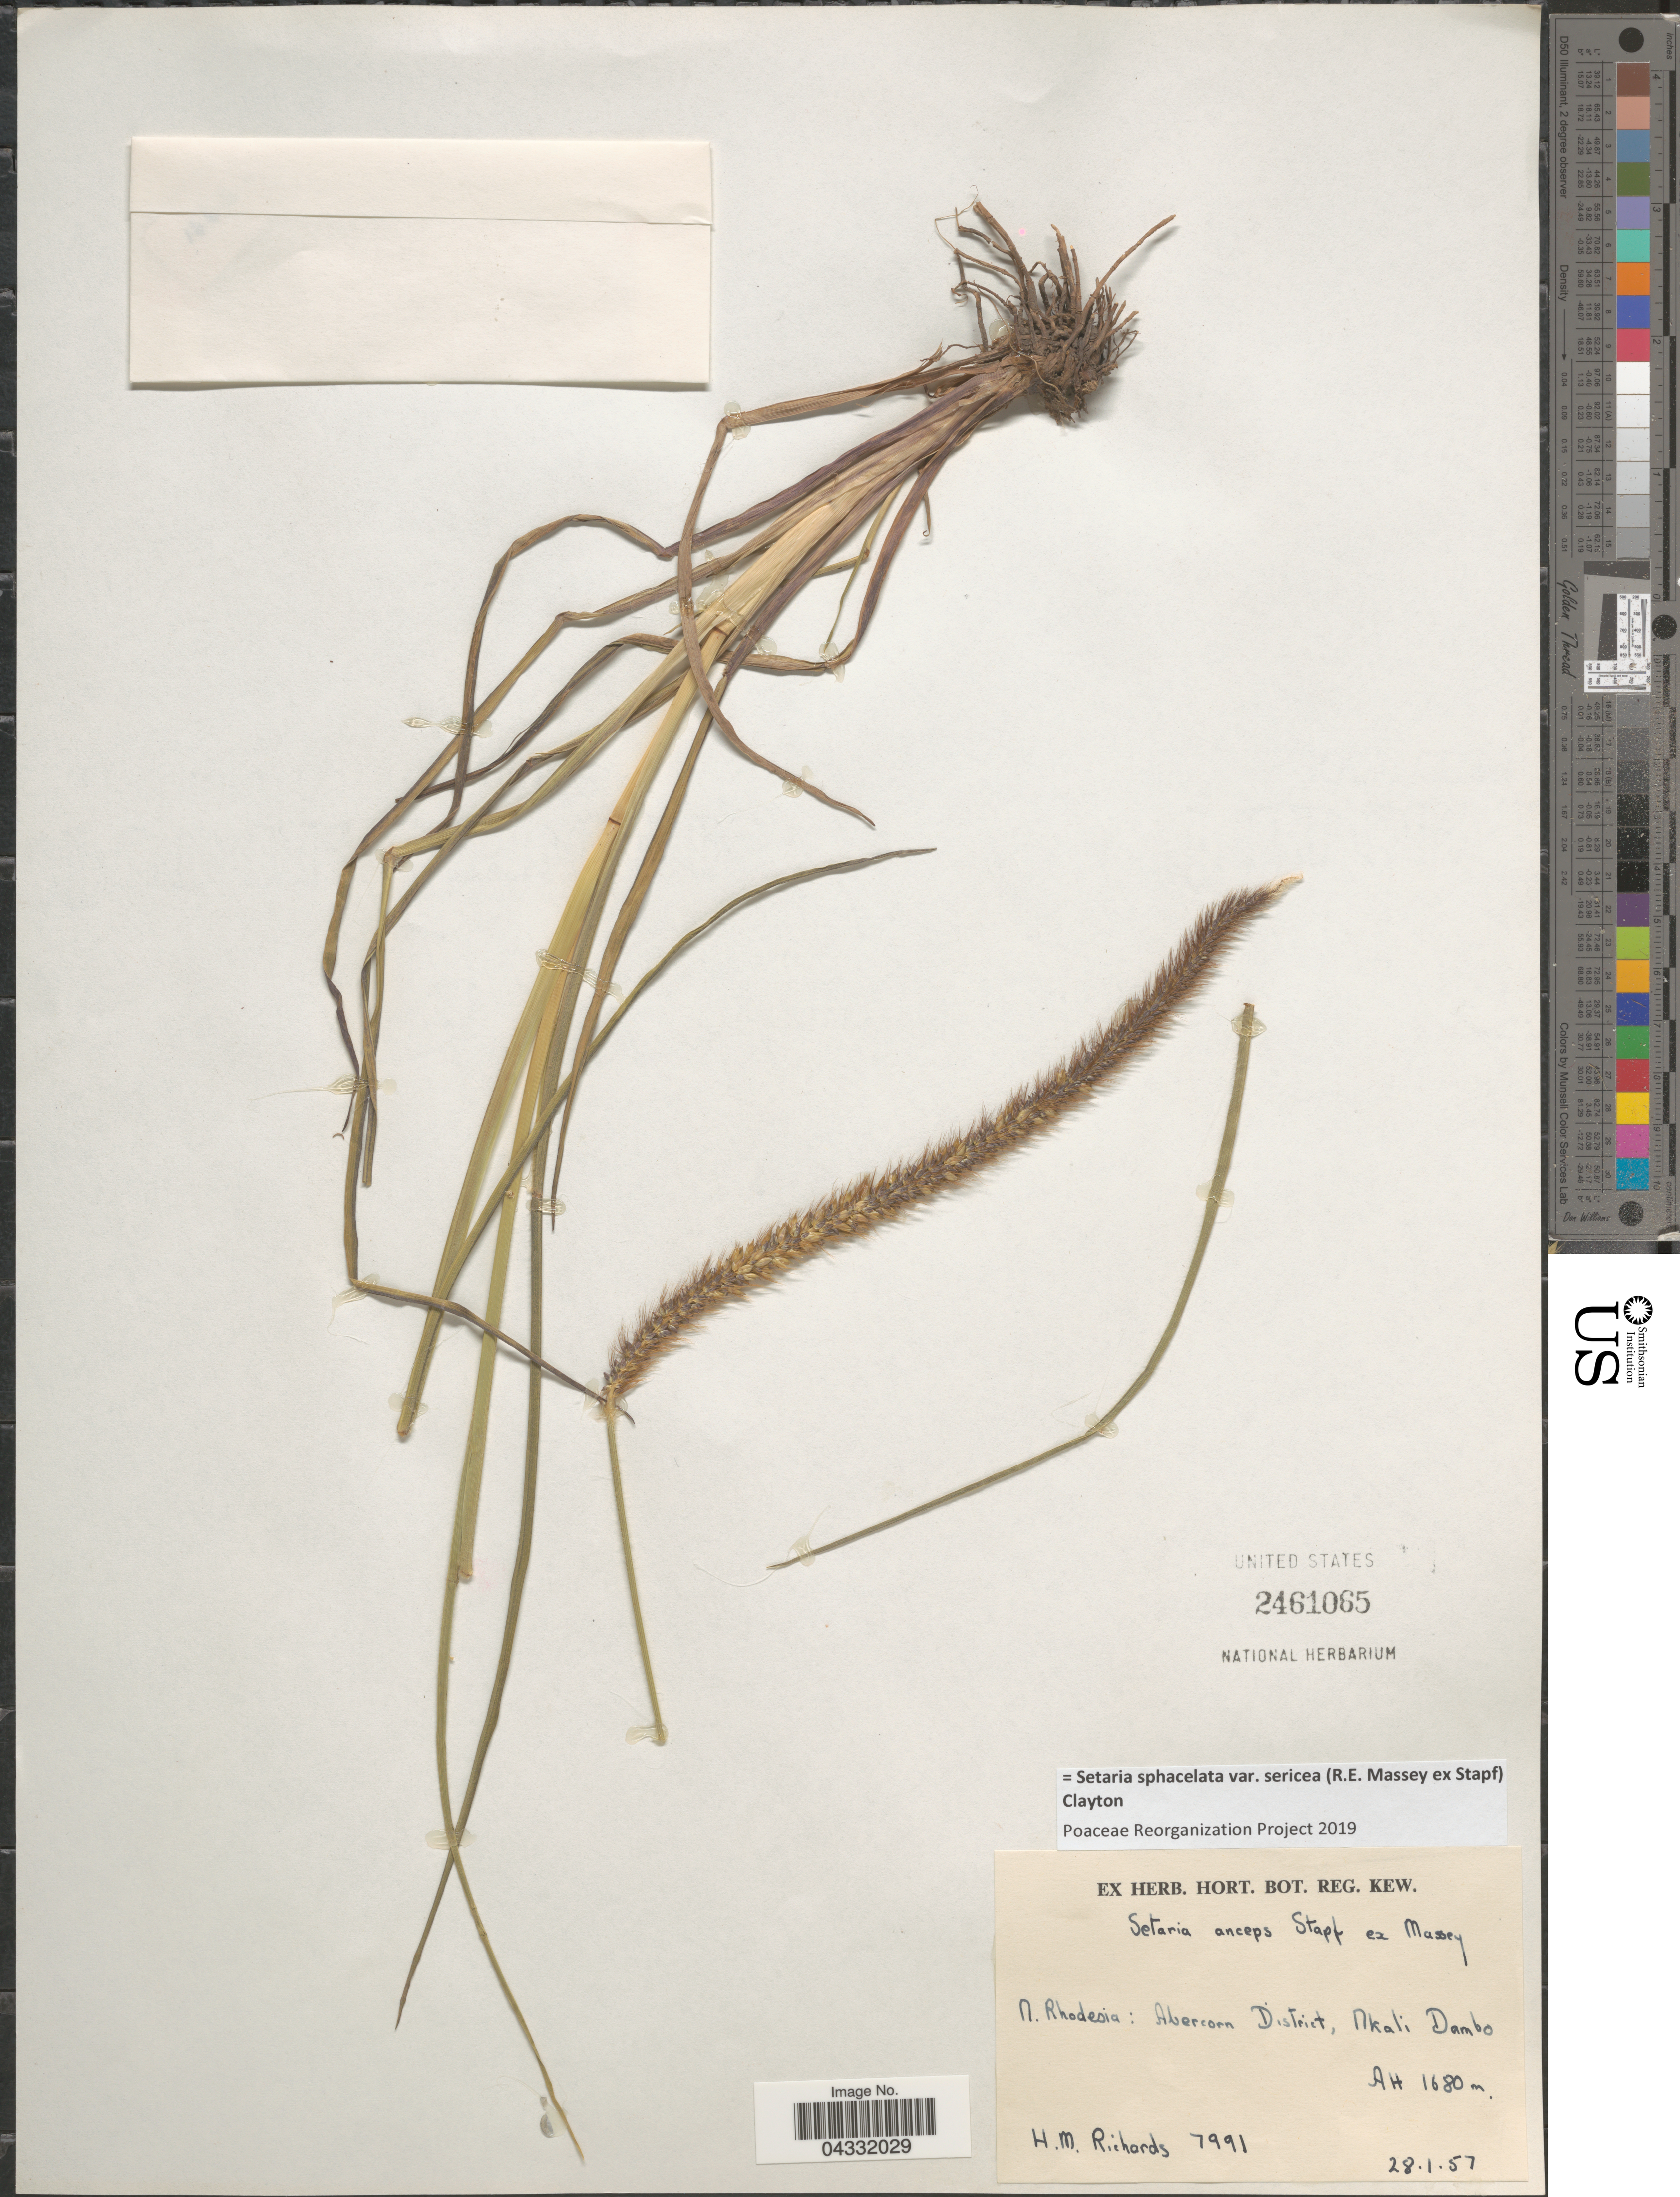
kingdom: Plantae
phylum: Tracheophyta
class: Liliopsida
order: Poales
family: Poaceae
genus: Setaria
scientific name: Setaria sphacelata var. sericea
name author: (R.E. Massey ex Stapf) Clayton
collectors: H. Richards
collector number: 7991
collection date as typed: Transcribed d/m/y: 28/1/57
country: Zambia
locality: N. Rhodesia: Abercorn District, Nkali Dambo.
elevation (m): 1680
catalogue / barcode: US 2461065